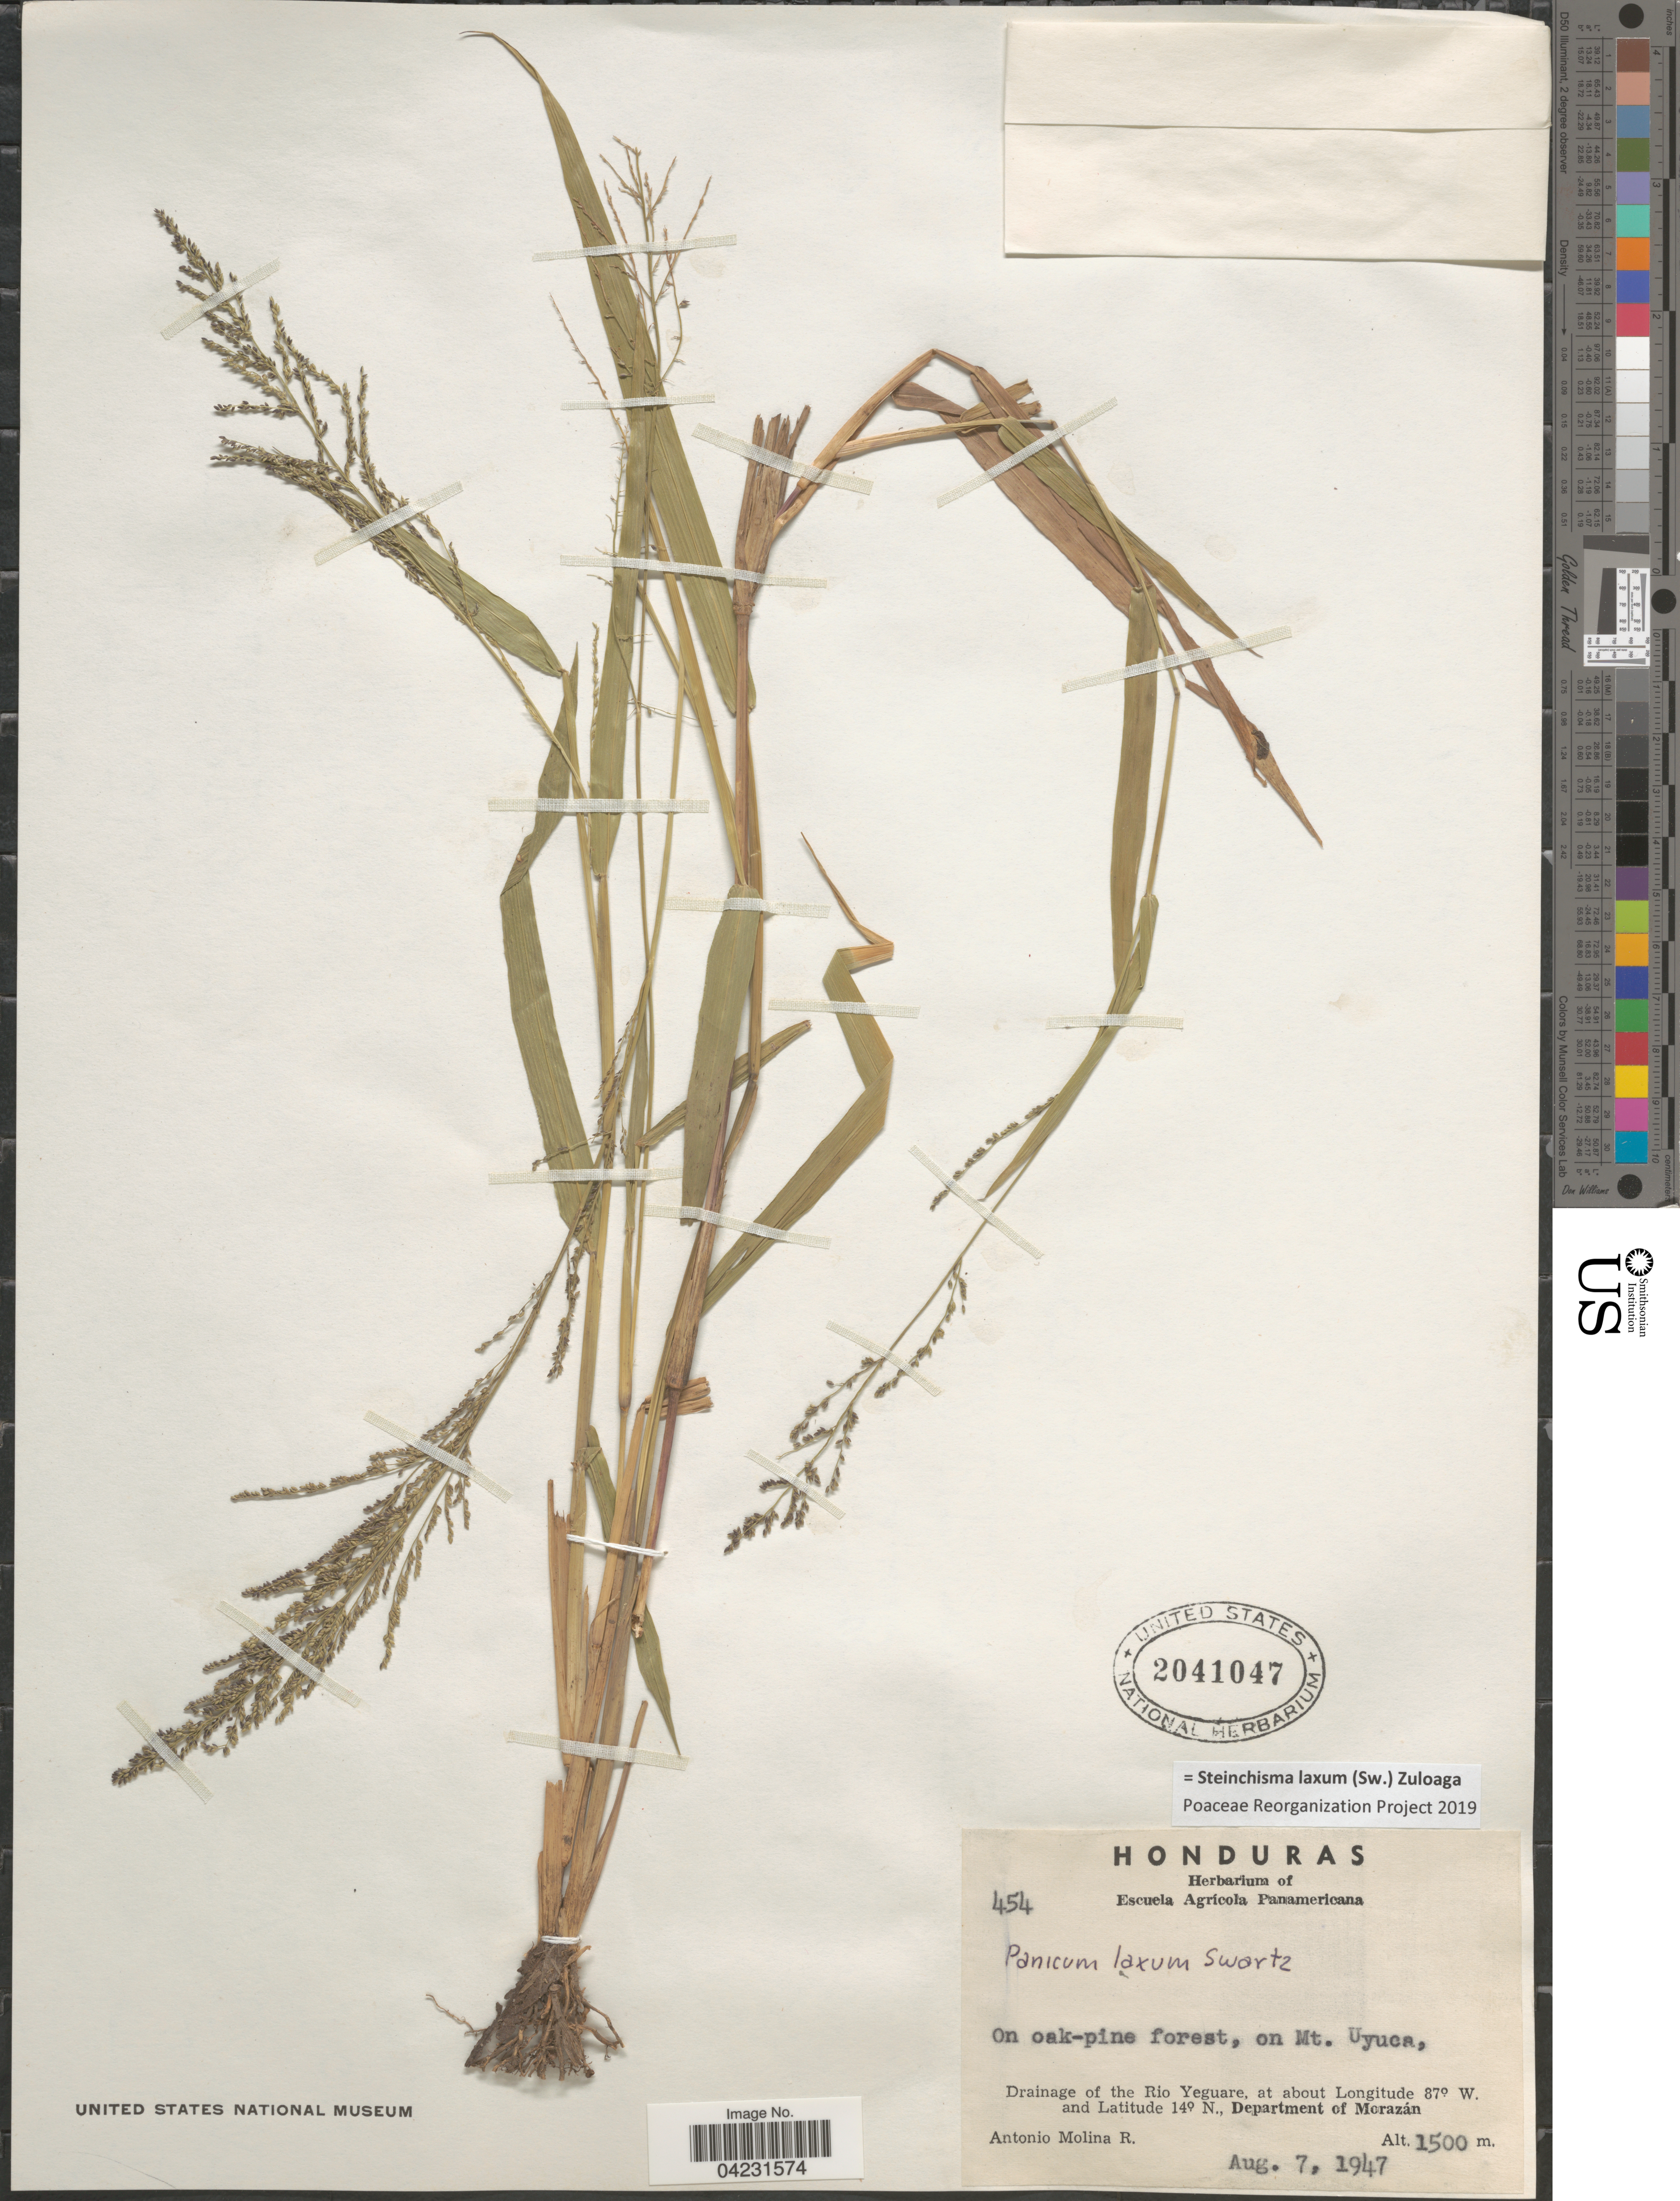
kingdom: Plantae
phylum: Tracheophyta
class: Liliopsida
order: Poales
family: Poaceae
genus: Steinchisma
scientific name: Steinchisma laxum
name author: (Sw.) Zuloaga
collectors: A. Molina R.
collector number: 454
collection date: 1947-08-07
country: Honduras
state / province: Fco. Morazán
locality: On oak-pine forest, on Mt. Uyuca, Drainage of the Río Yeguare, Department of Morazán.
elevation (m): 1500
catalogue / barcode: US 2041047